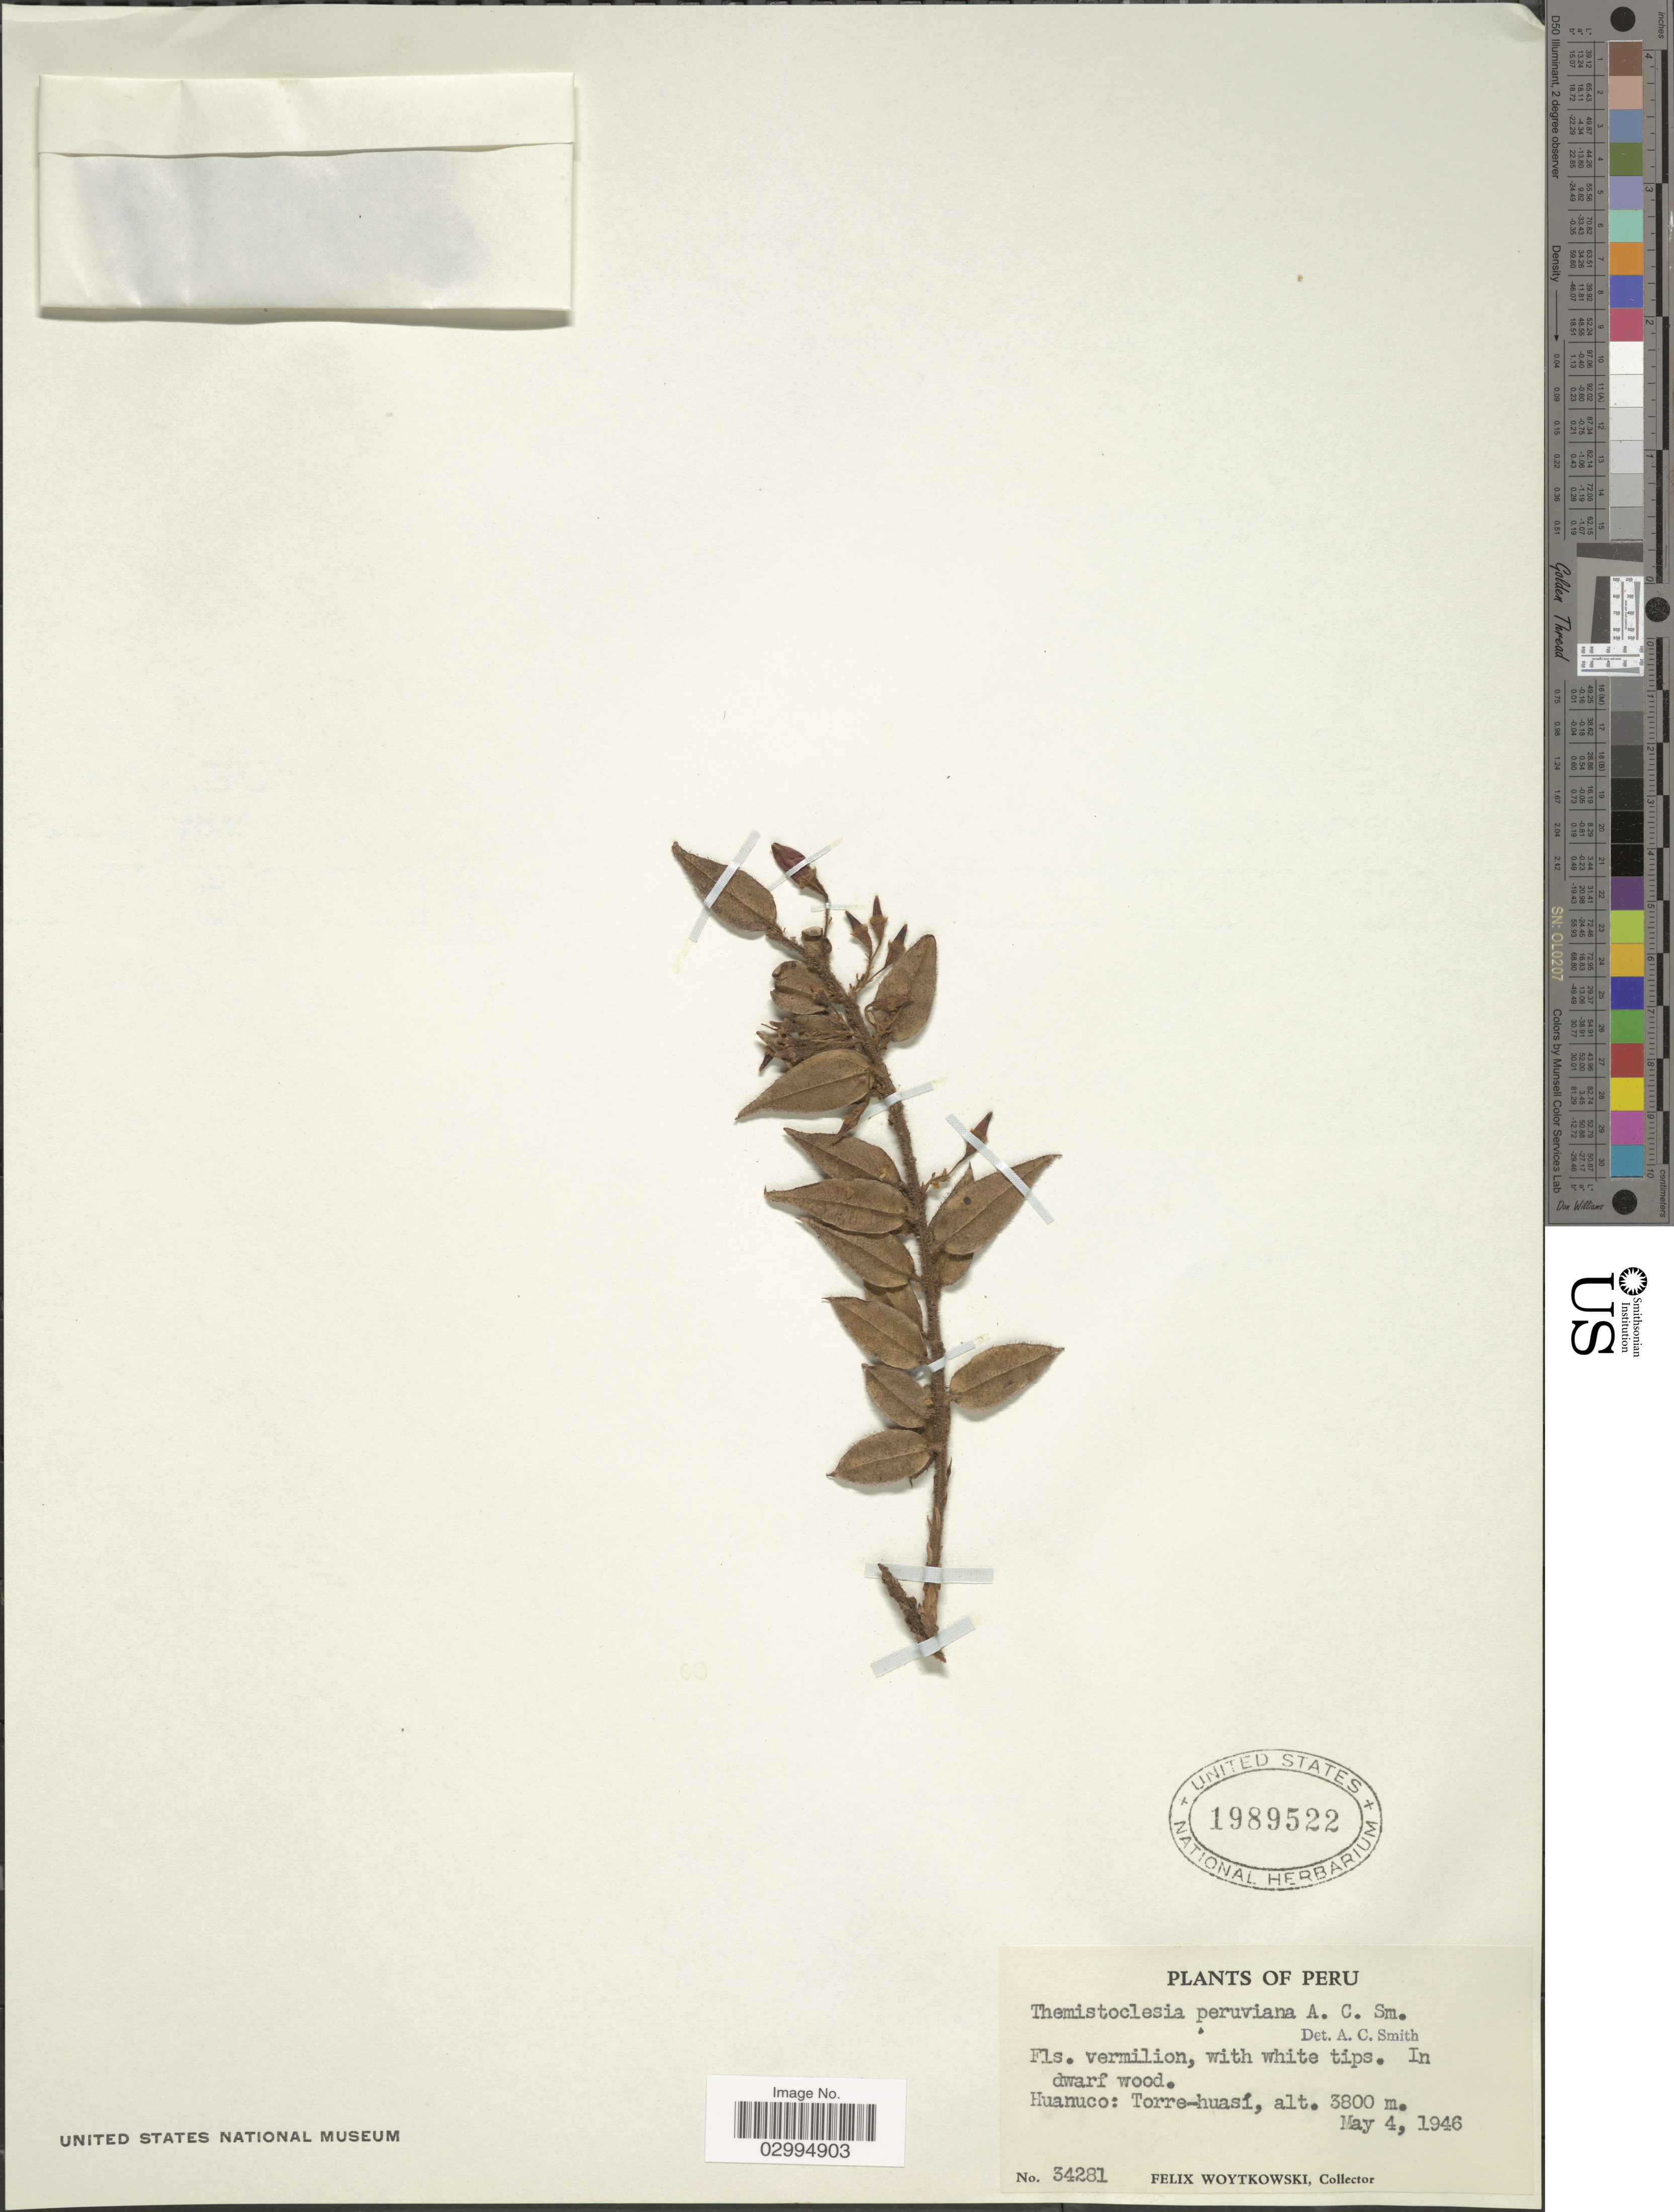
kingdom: Plantae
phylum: Tracheophyta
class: Magnoliopsida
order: Ericales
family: Ericaceae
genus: Themistoclesia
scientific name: Themistoclesia peruviana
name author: A.C. Sm.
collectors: F. Woytkowski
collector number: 34281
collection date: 1946-05-04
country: Peru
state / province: Huánuco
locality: Torre-huasí.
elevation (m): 3800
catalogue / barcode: US 1989522